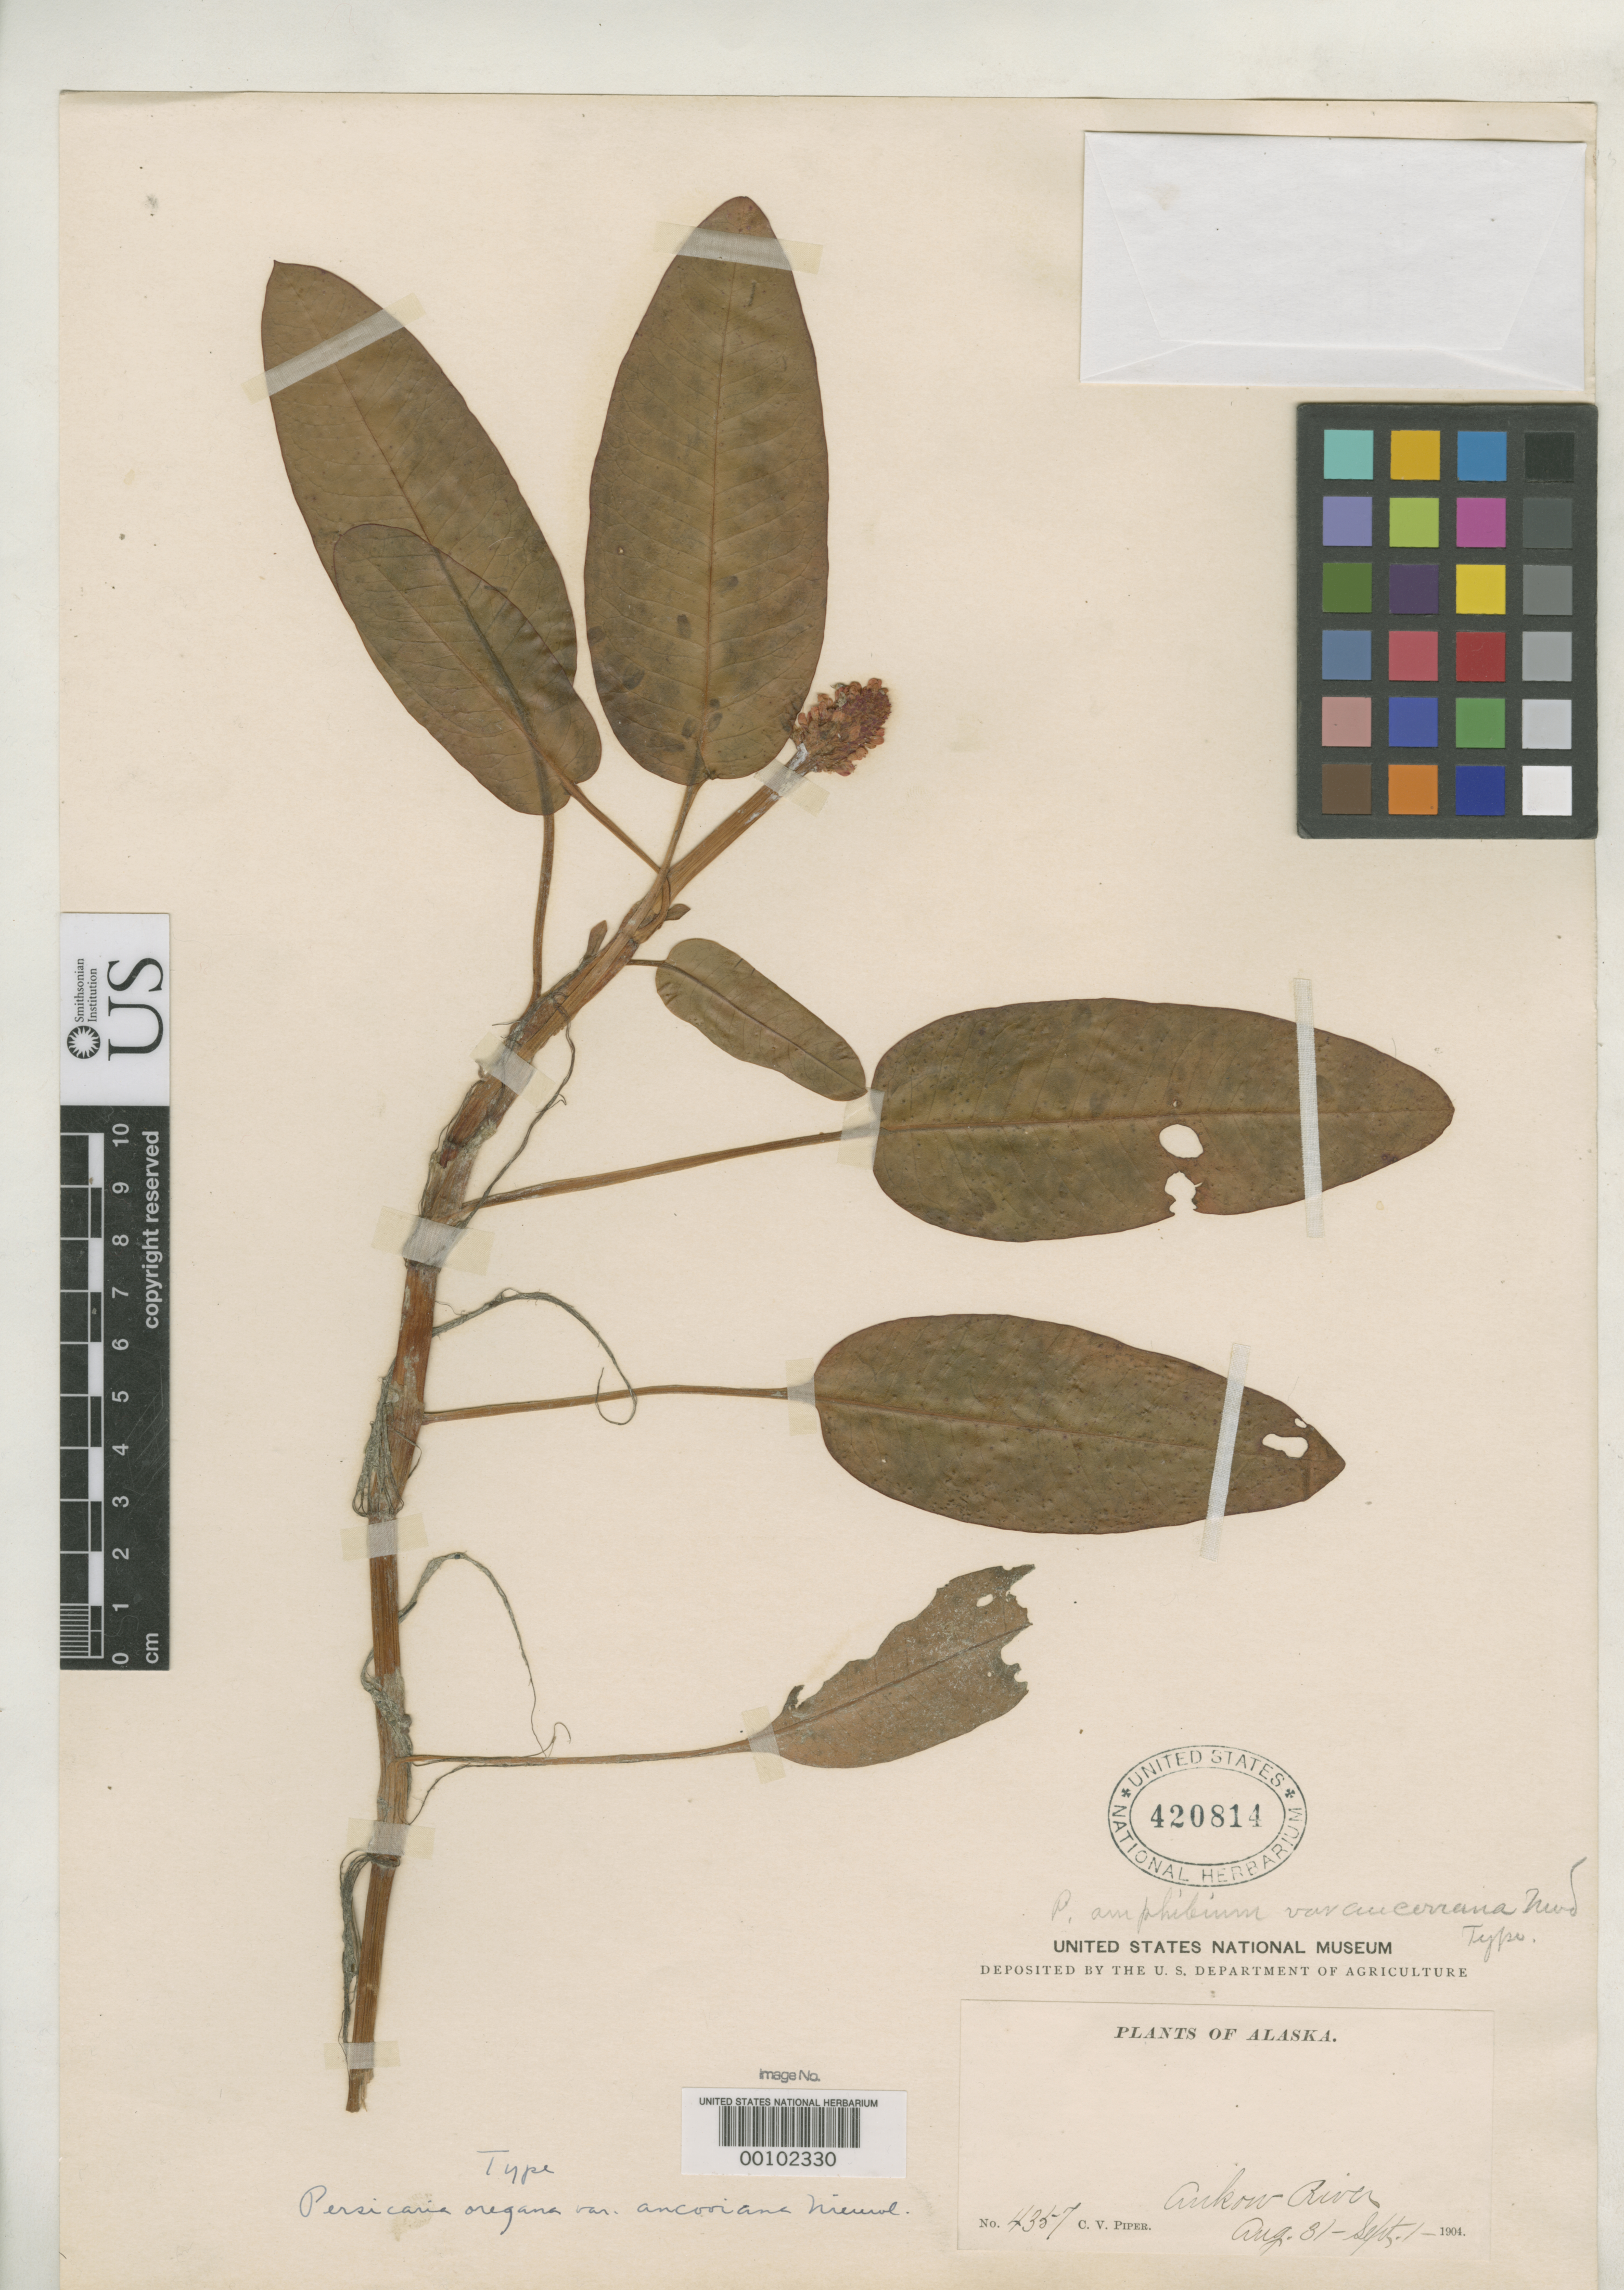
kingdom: Plantae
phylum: Tracheophyta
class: Magnoliopsida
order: Caryophyllales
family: Polygonaceae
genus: Persicaria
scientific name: Persicaria oregana var. ancoviana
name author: Nieuwl.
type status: Holotype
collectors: C. V. Piper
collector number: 4357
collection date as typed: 31 Aug 1904 to 01 Sep 1904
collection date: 1904-08-31/1904-09-01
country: United States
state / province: Alaska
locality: Ankow River.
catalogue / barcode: US 420814